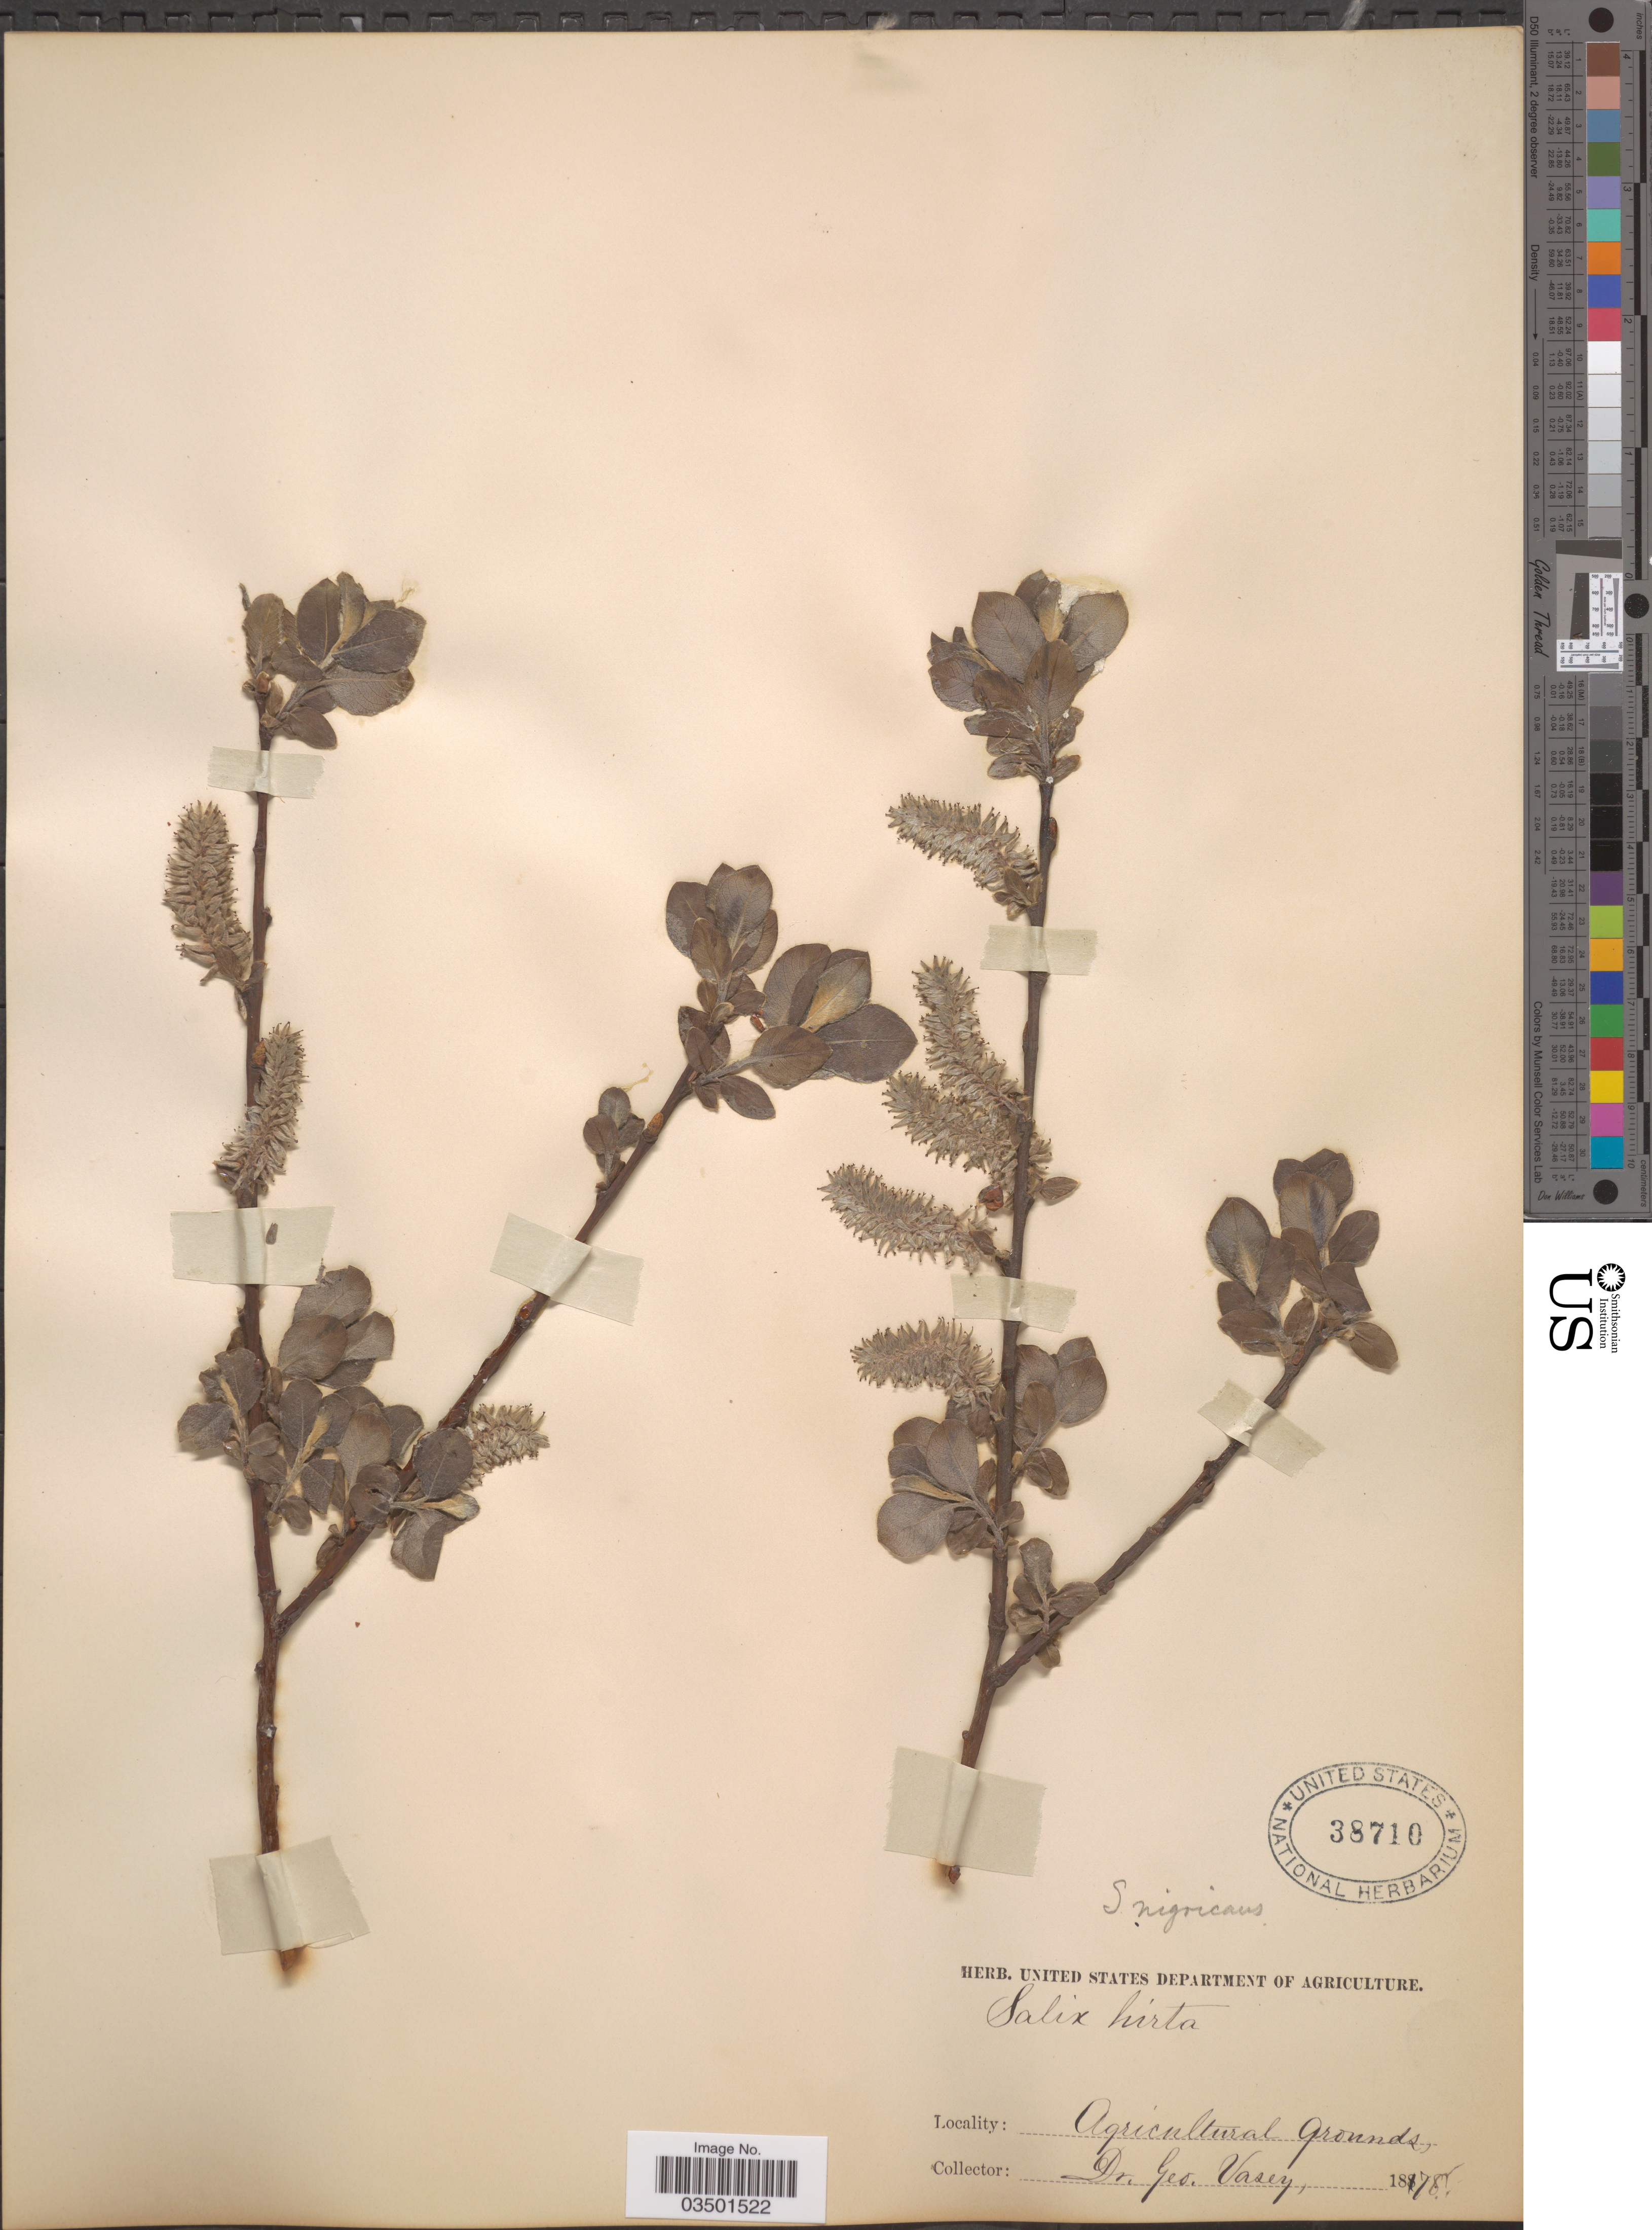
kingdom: Plantae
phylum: Tracheophyta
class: Magnoliopsida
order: Malpighiales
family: Salicaceae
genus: Salix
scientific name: Salix nigricans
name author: Sm.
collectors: G. Vasey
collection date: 1878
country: United States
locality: Agricultural grounds.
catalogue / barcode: US 38710